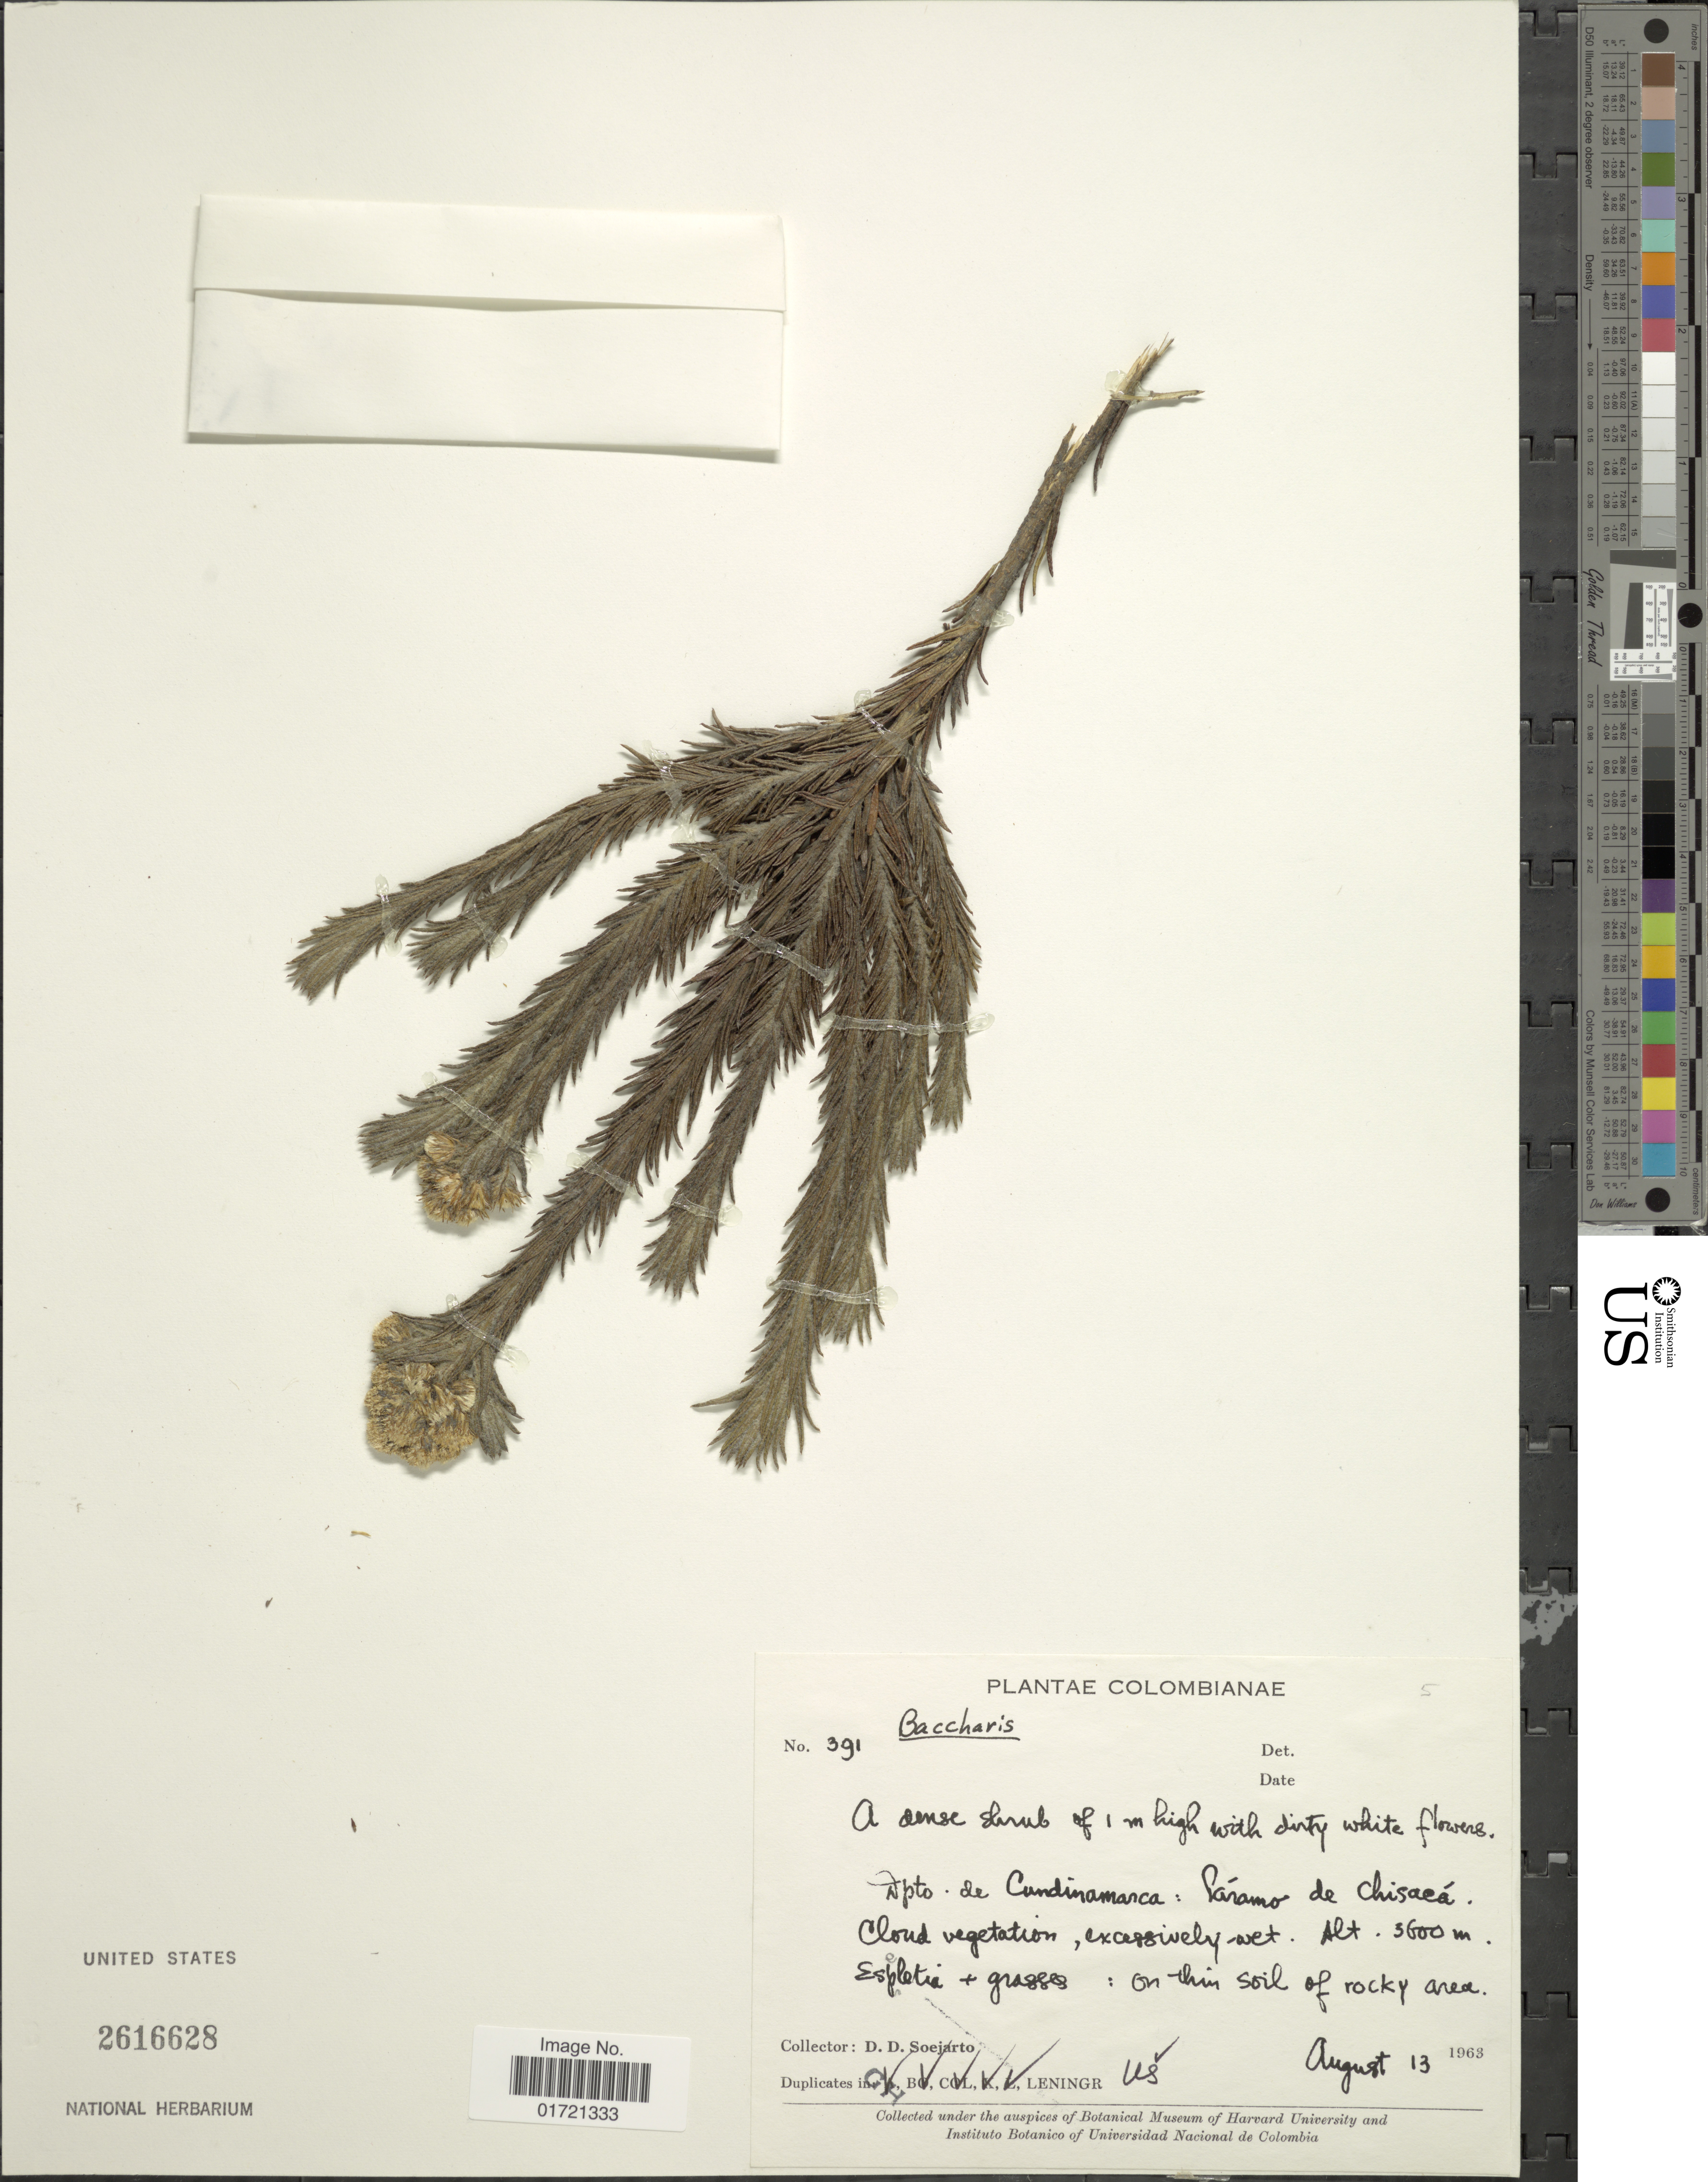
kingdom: Plantae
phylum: Tracheophyta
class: Magnoliopsida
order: Asterales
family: Asteraceae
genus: Baccharis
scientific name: Baccharis revoluta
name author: Kunth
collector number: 391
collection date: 1963-08-13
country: Colombia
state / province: Cundinamarca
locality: Dpto. de Cundinamarca: Páramo de Chisacá.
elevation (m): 3600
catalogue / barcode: US 2616628